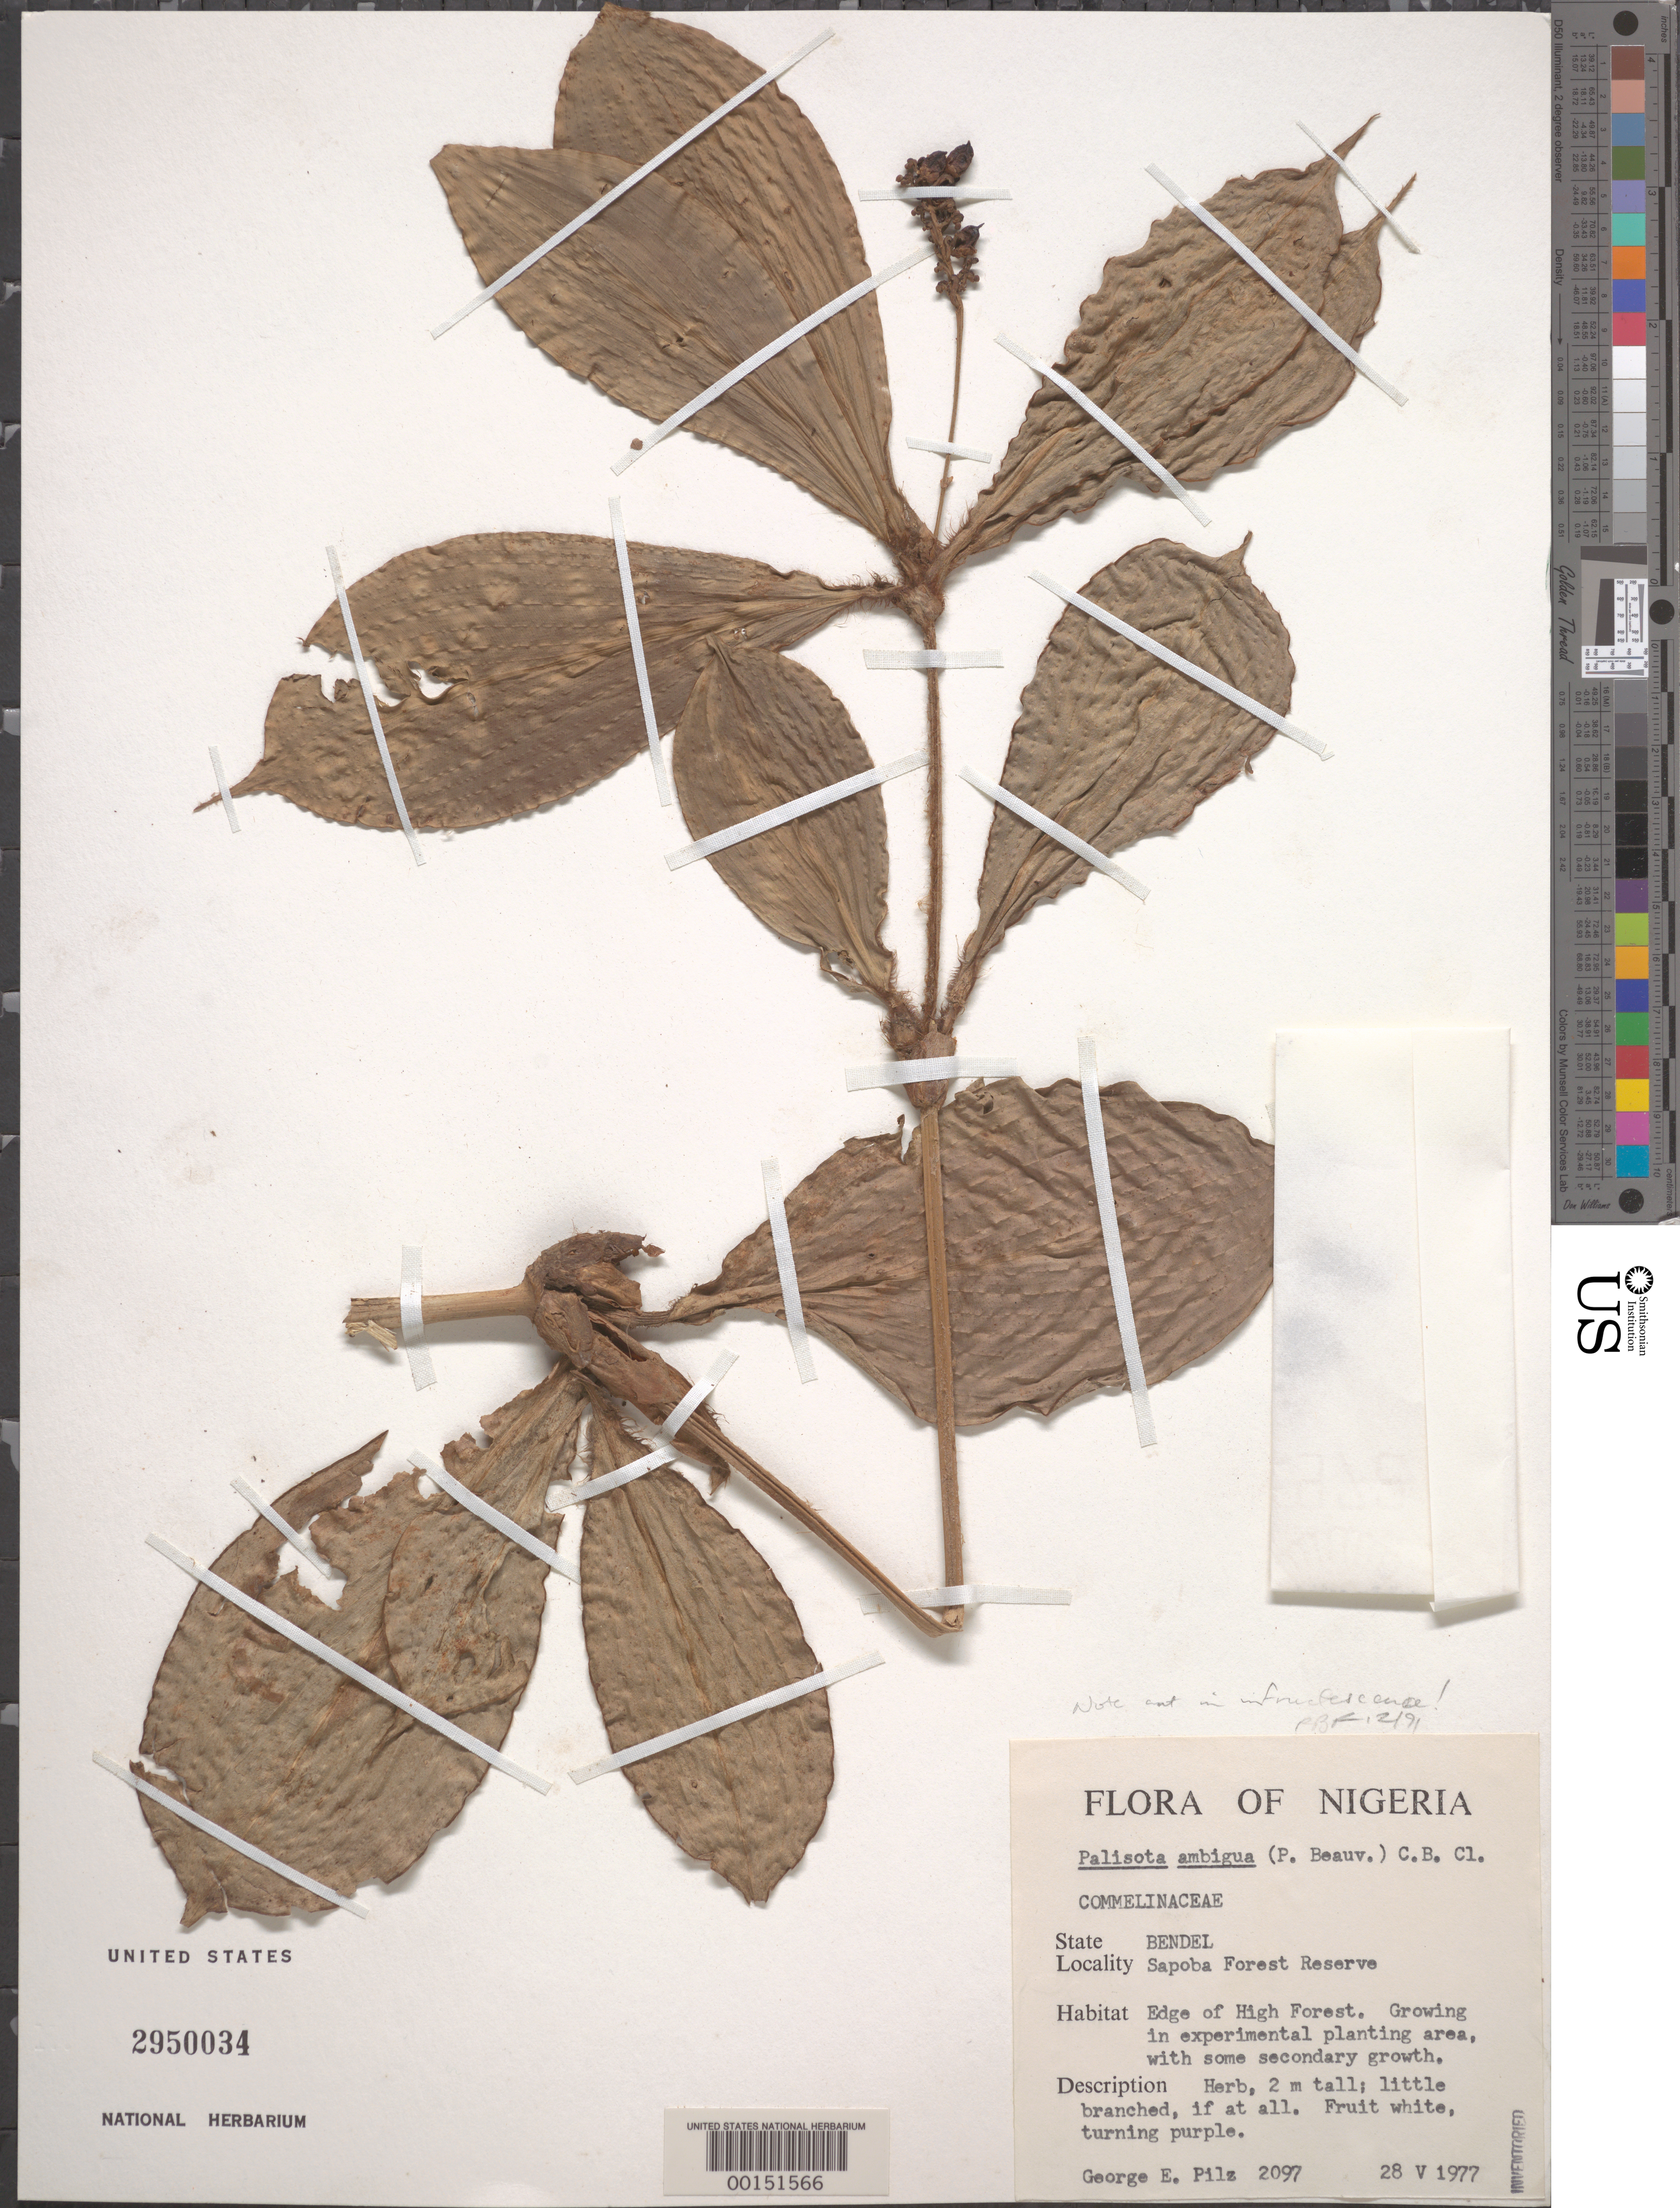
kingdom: Plantae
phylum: Tracheophyta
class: Liliopsida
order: Commelinales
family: Commelinaceae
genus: Palisota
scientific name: Palisota ambigua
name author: (P. Beauv.) C.B. Clarke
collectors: G. E. Pilz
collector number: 2097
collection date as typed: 28 May 1977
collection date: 1977-05-28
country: Nigeria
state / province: Delta / Edo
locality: [former] bendel state, sapoba forest reserve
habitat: Edge of high forest. growing in exp area w/some secondary growth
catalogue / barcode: US 2950034